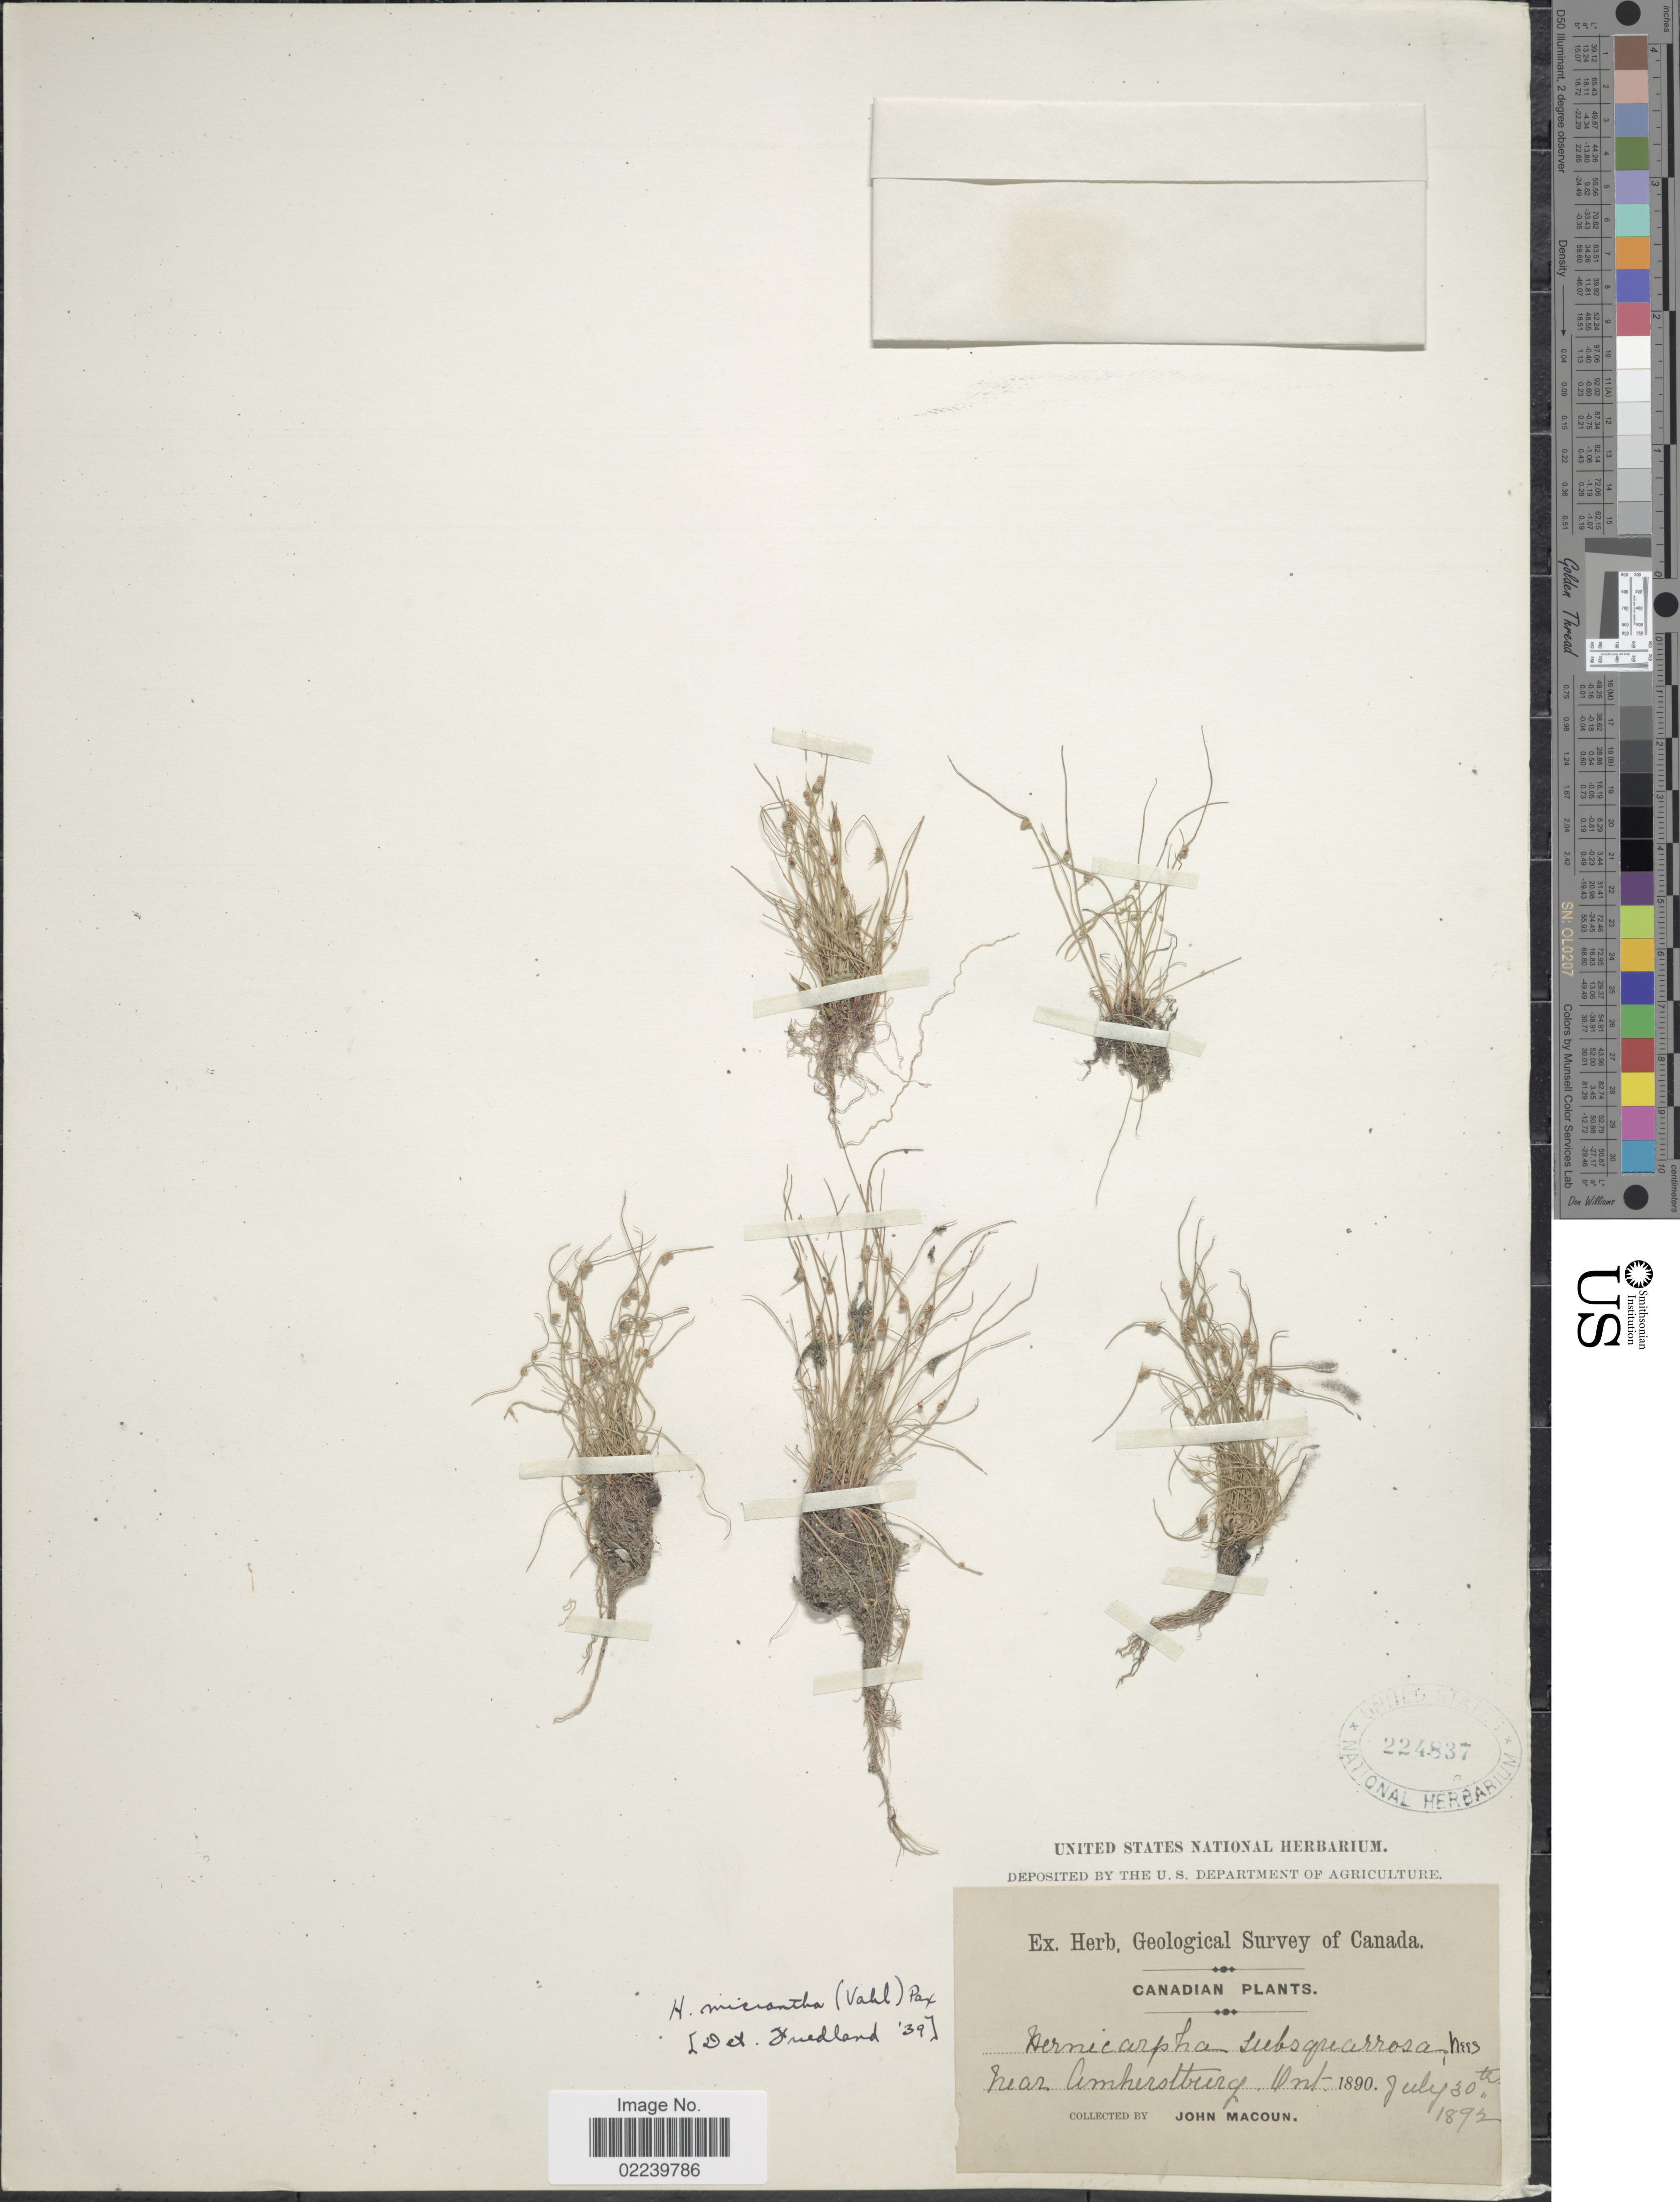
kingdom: Plantae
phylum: Tracheophyta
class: Liliopsida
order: Poales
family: Cyperaceae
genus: Cyperus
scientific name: Cyperus subsquarrosus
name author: (Muhl.) Bauters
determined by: Strong, M. T., (US), Smithsonian Institution - National Museum of Natural History (UNITED STATES)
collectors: J. Macoun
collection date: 1890-07-30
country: Canada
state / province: Ontario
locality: Near Amherotburg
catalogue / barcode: US 224837